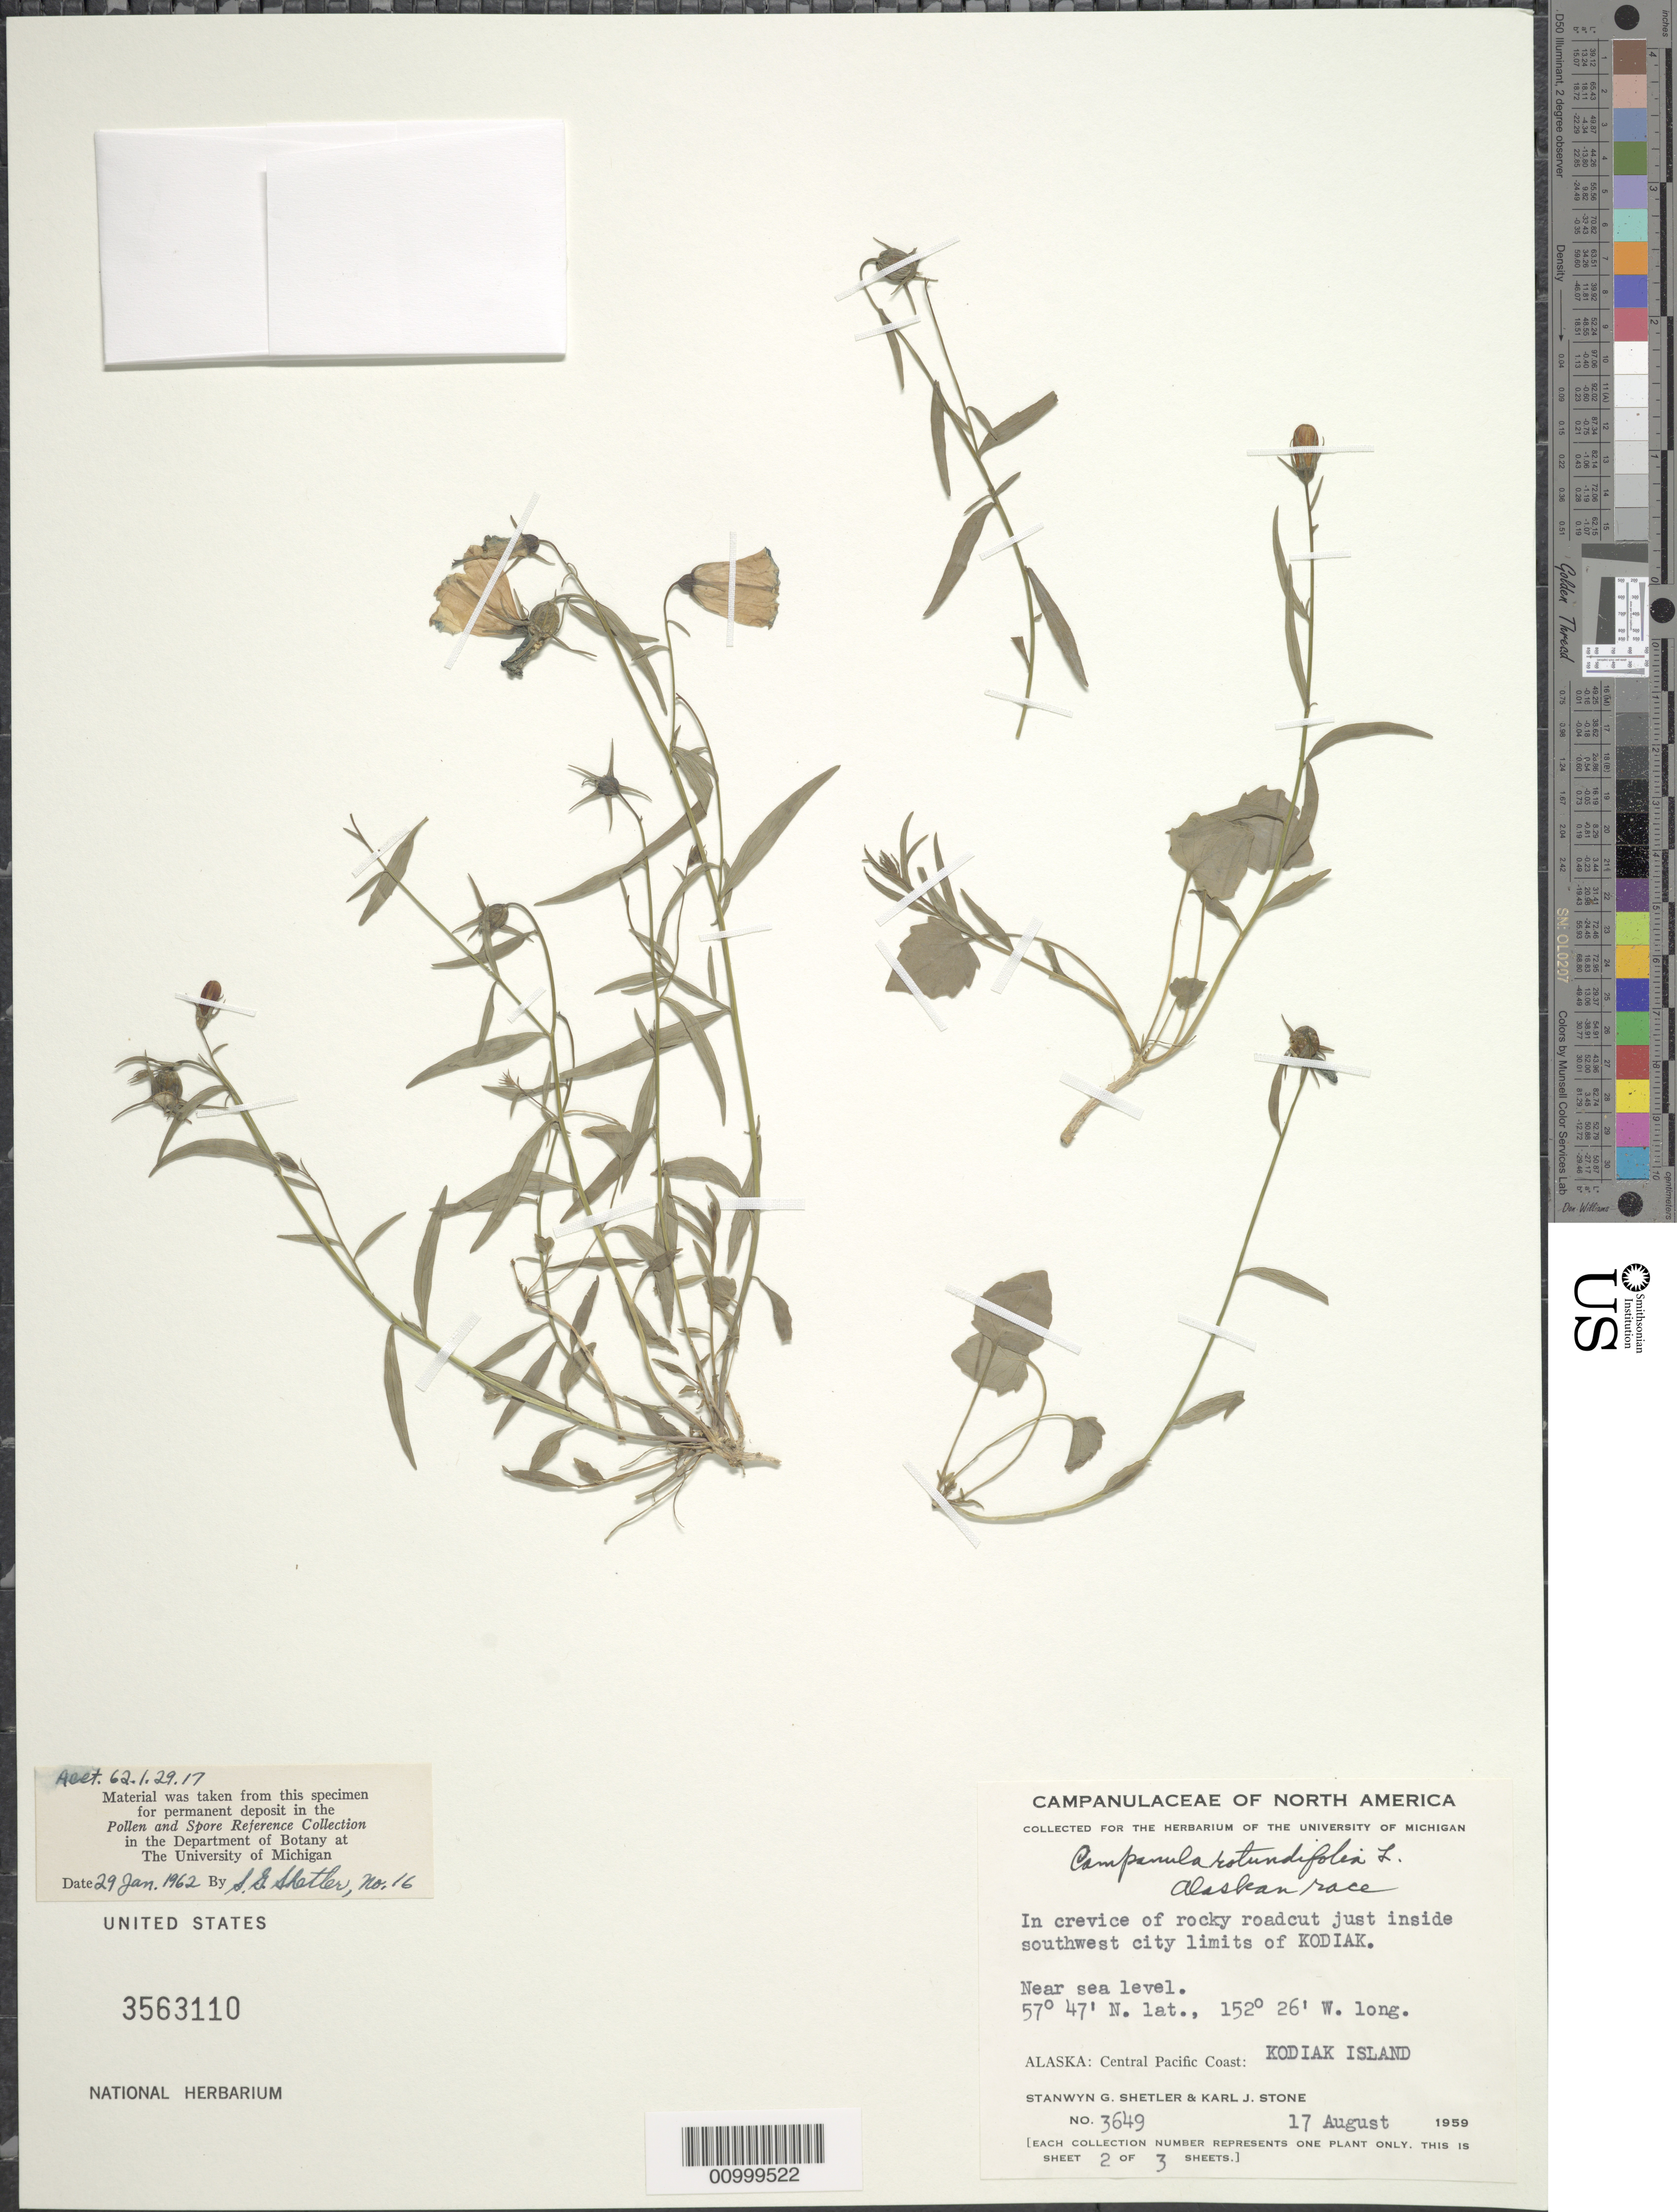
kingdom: Plantae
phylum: Tracheophyta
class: Magnoliopsida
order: Asterales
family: Campanulaceae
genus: Campanula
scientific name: Campanula rotundifolia L. Alaskan race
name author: L.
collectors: S. Shetler & K. J. Stone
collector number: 3649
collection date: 1959-08-17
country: United States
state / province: Alaska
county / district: Kodiak Island Division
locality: Just inside soutwest city limits of Kodiak.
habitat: Near sea level. In crevice of rocky roadcut.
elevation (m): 0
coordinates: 57 47' 30" N, 152 23' W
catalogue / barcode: US 3563110